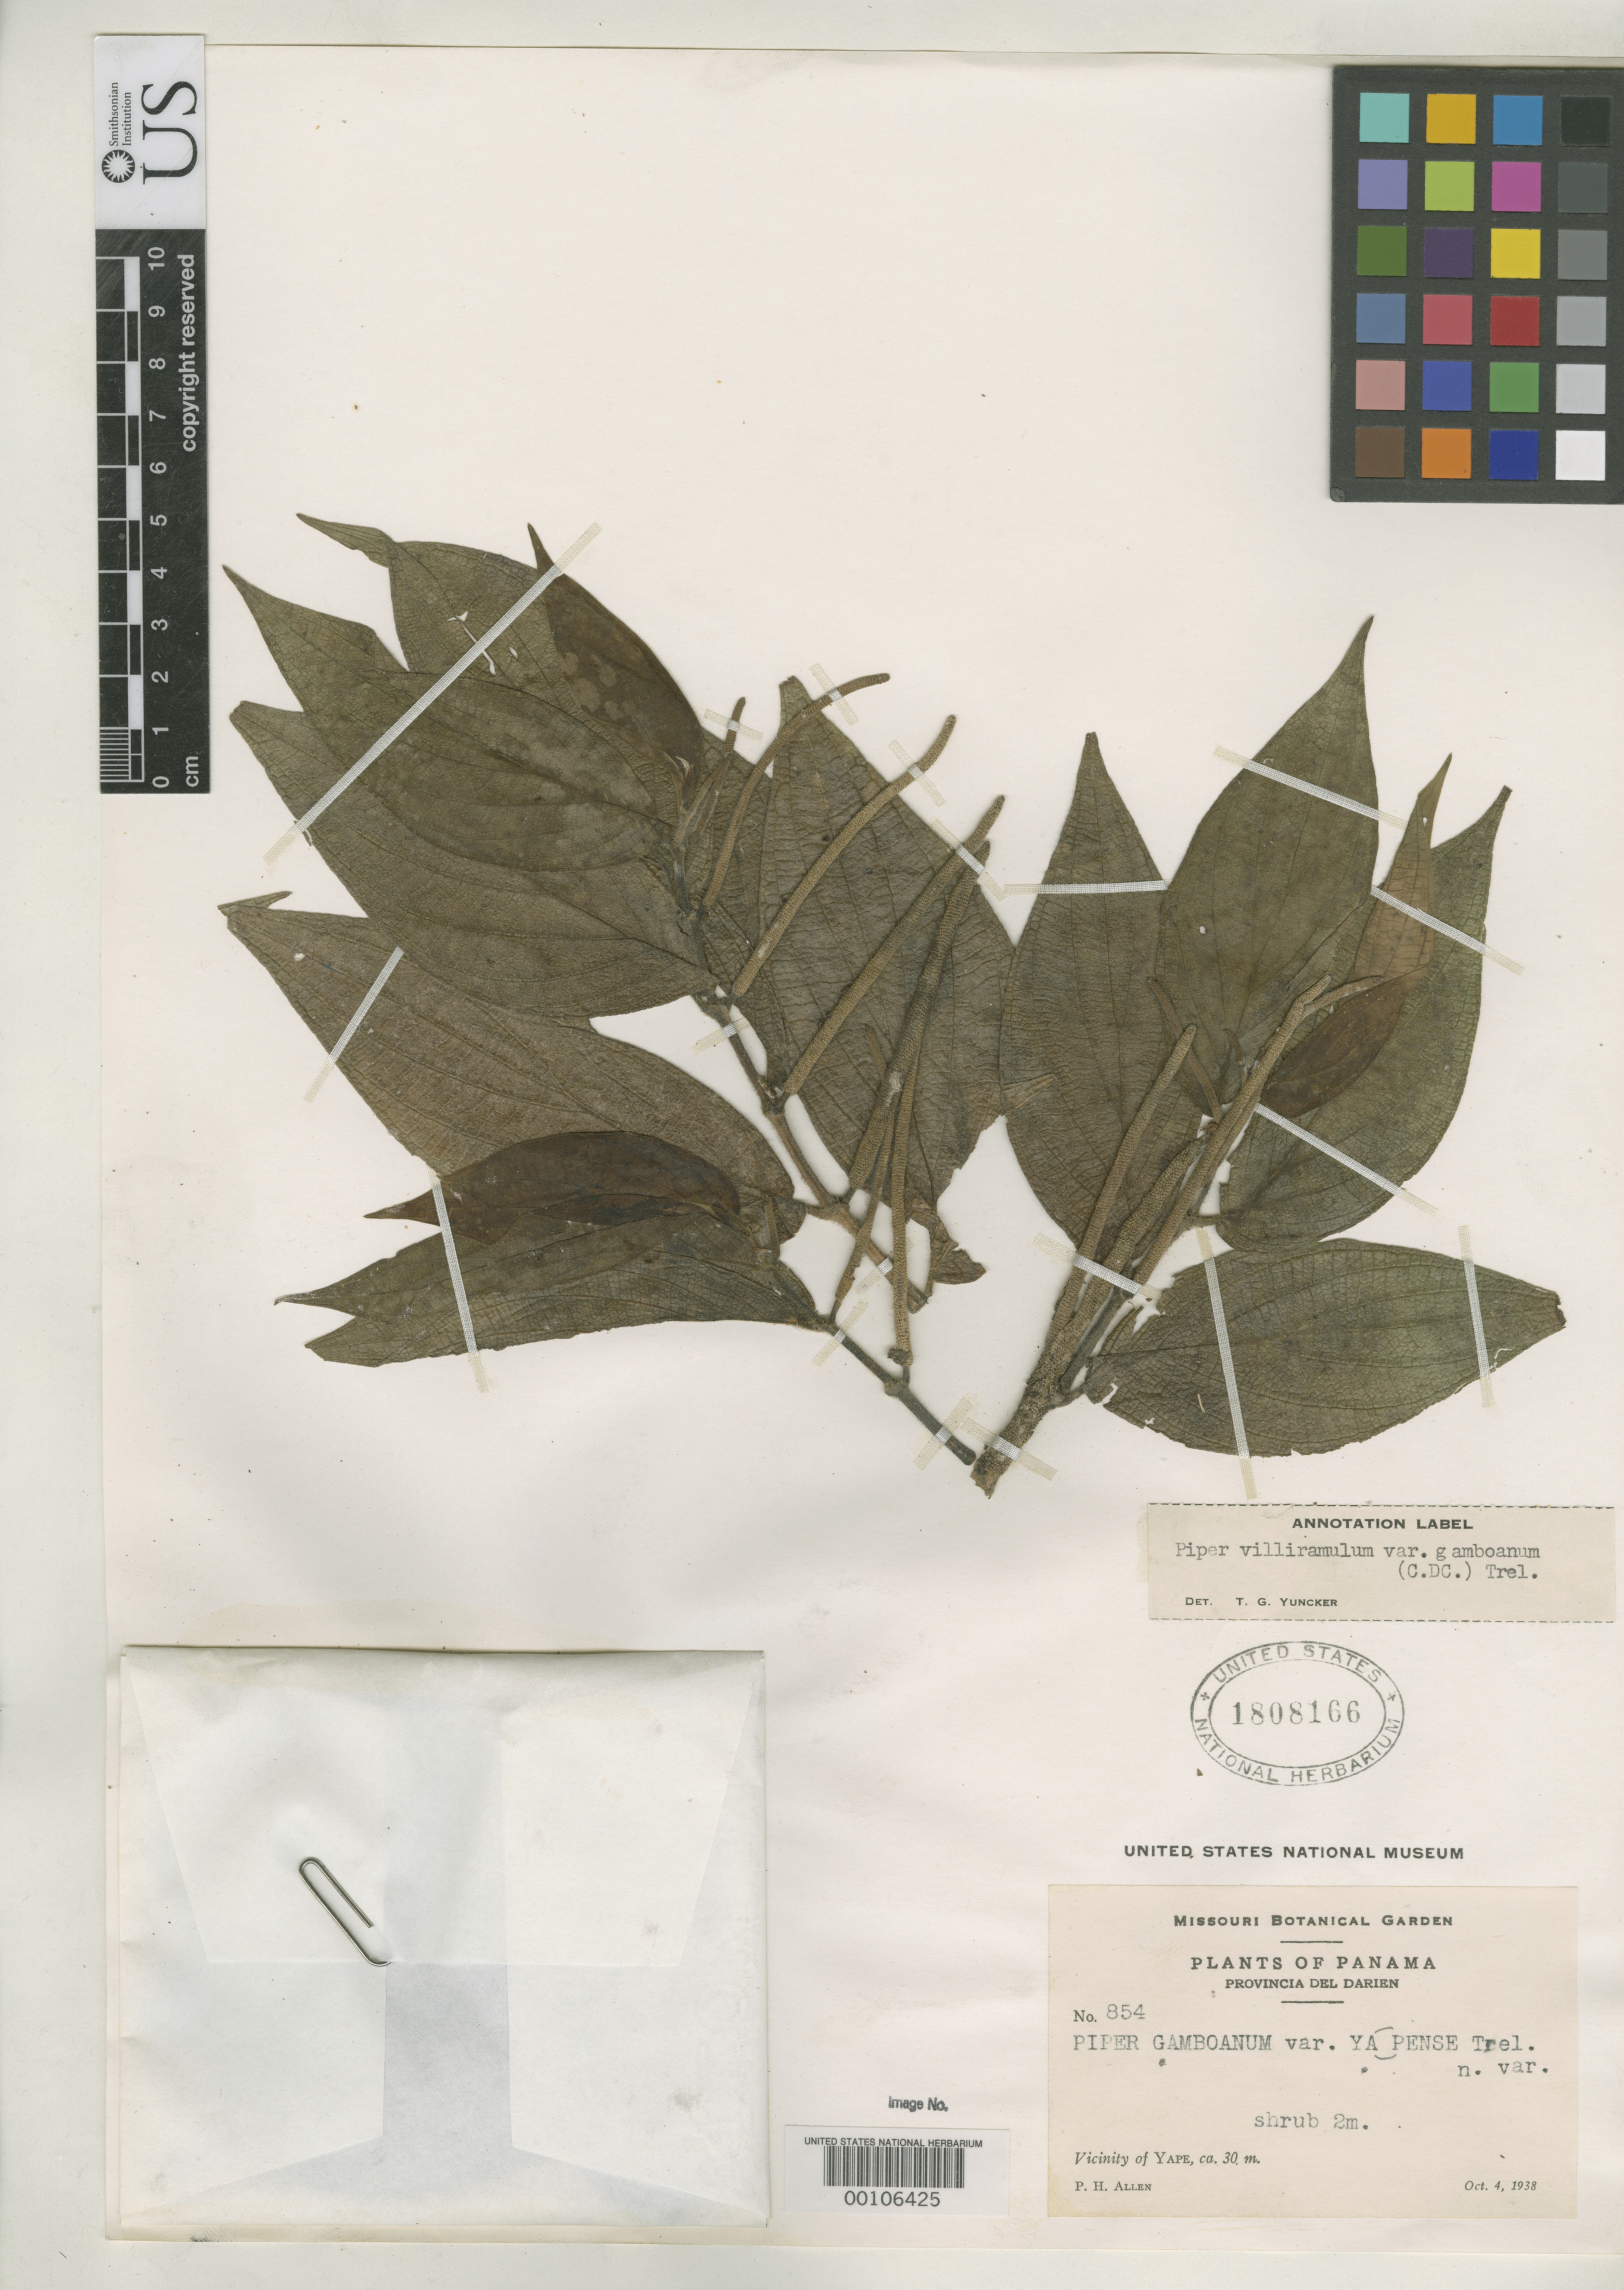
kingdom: Plantae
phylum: Tracheophyta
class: Magnoliopsida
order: Piperales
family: Piperaceae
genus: Piper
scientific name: Piper gamboanum var. yapense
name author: Trel. in Woodson & Schery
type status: Isotype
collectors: P. H. Allen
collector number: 854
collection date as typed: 04 Oct 1938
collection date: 1938-10-04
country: Panama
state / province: Darién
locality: Yape, vicinity of Yape.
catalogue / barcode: US 1808166